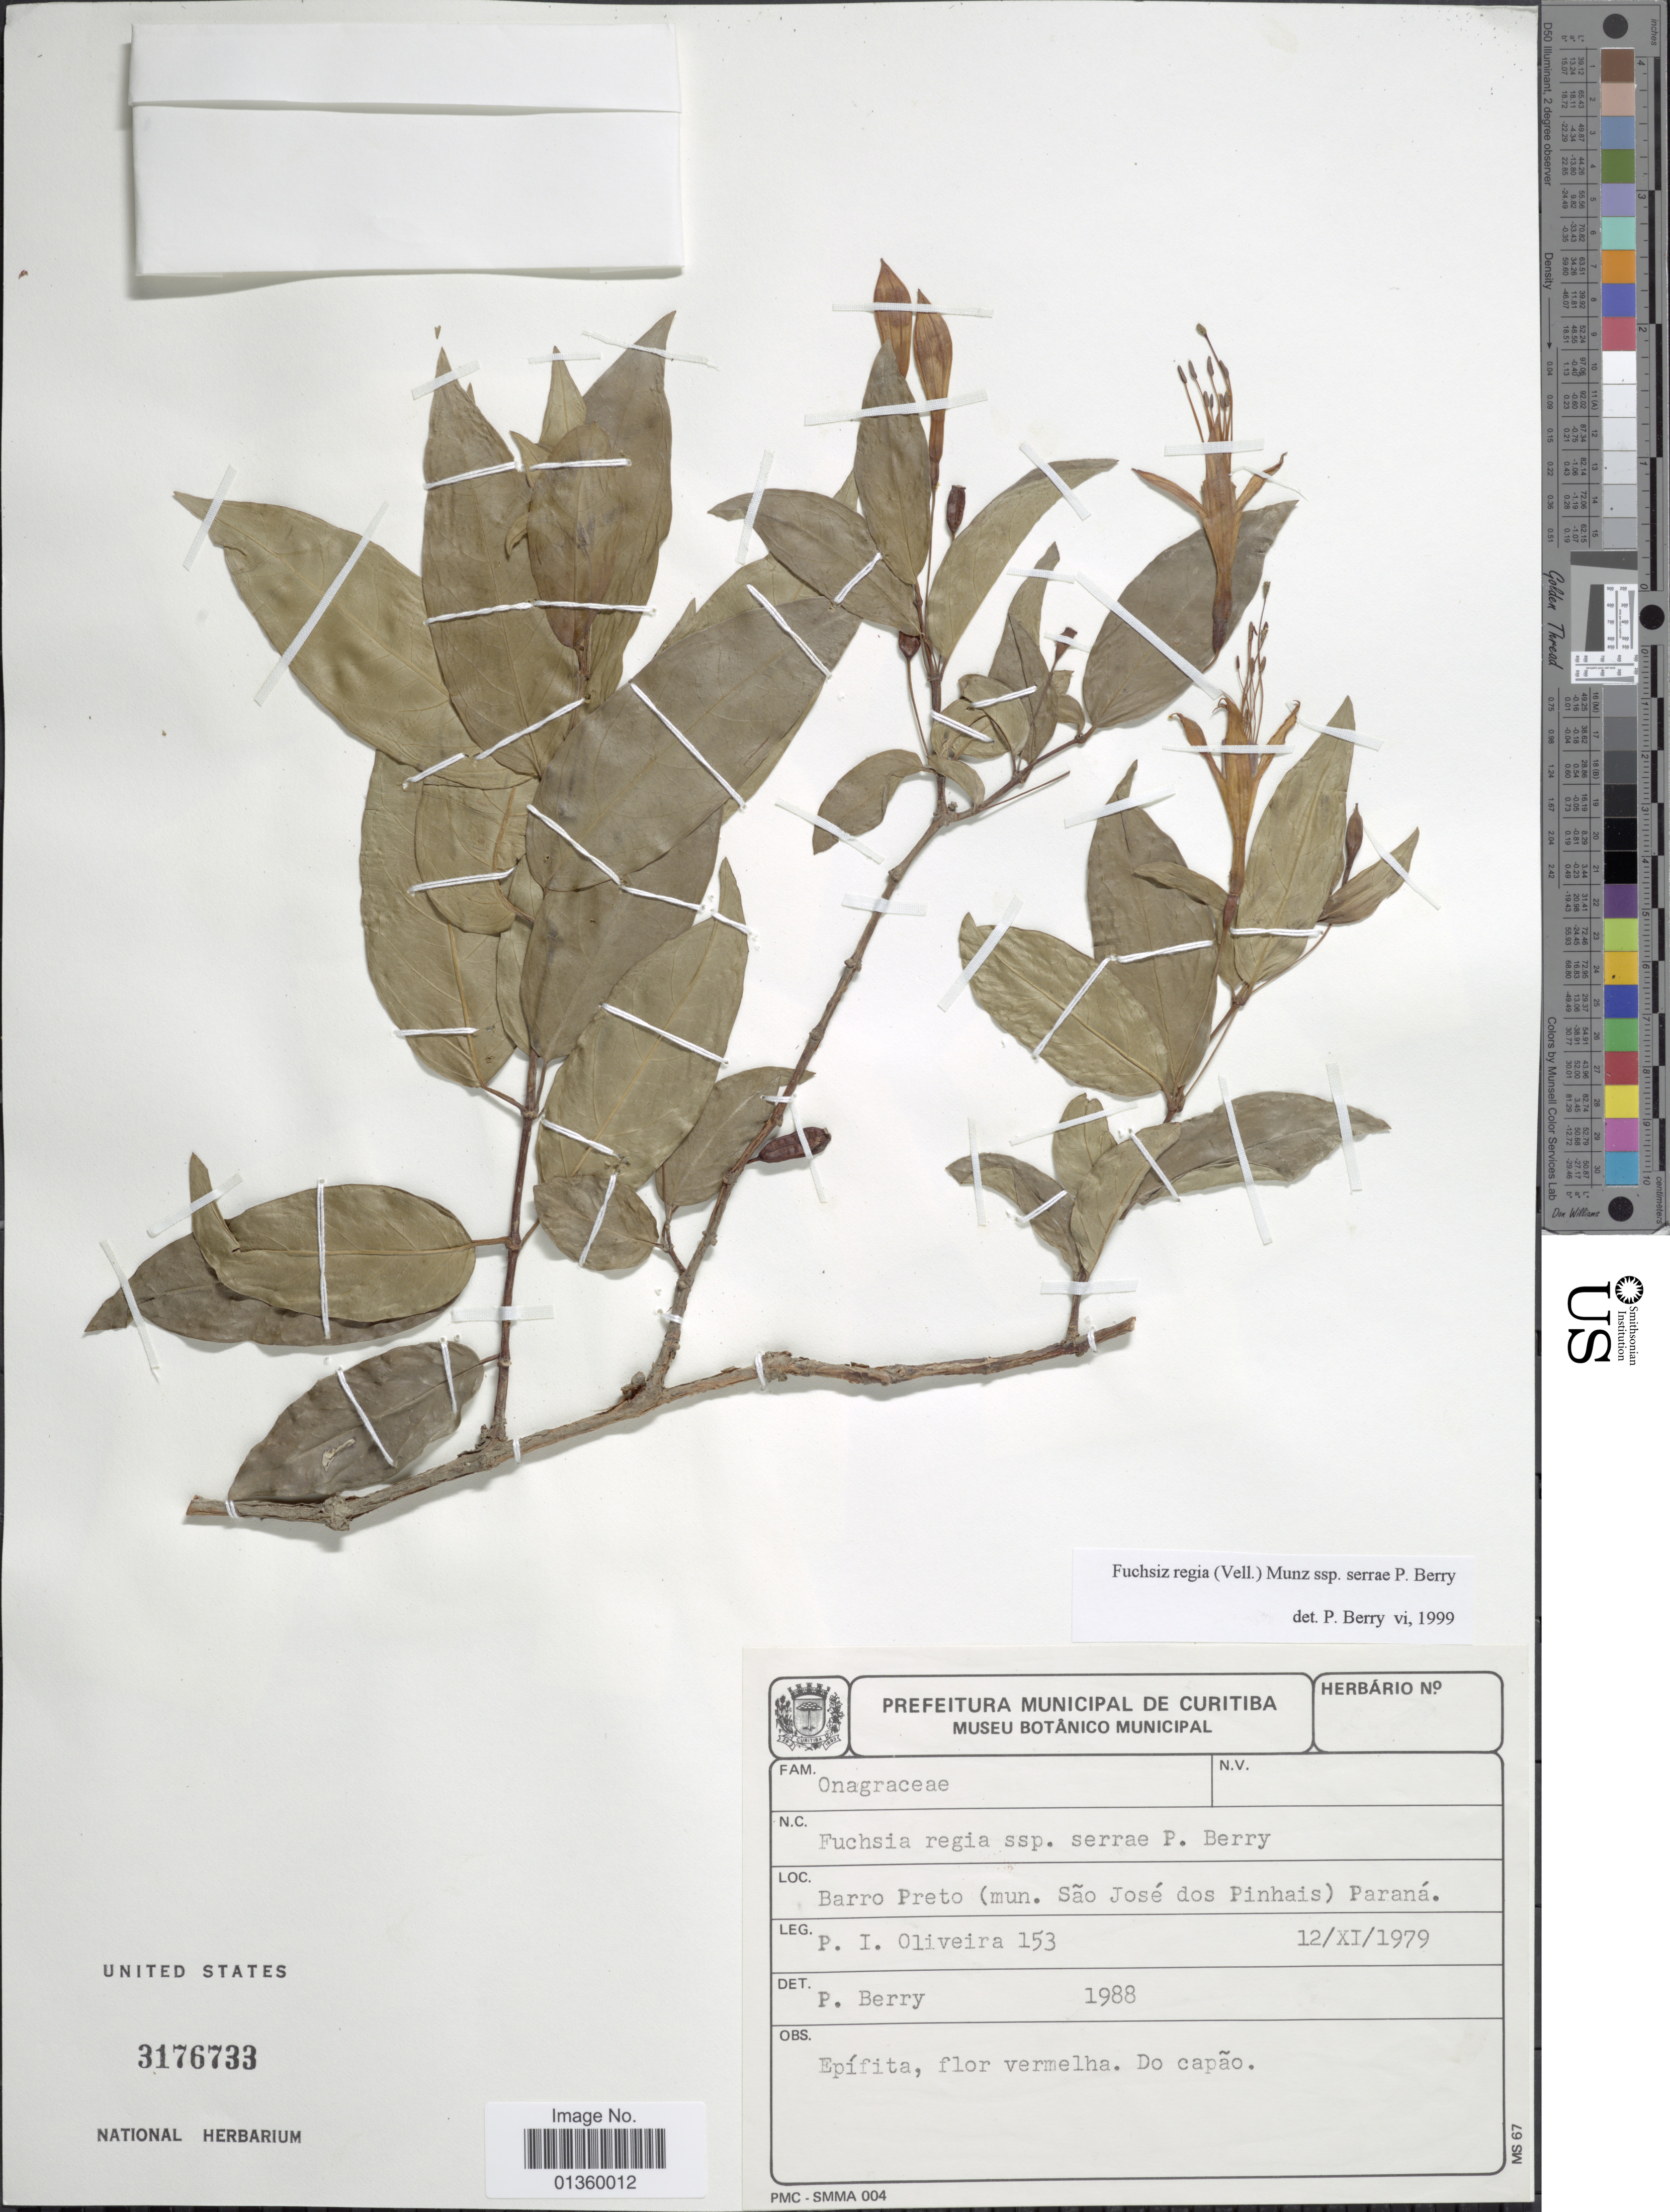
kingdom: Plantae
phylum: Tracheophyta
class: Magnoliopsida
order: Myrtales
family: Onagraceae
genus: Fuchsia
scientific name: Fuchsia regia subsp. serrae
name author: P.E. Berry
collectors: P. Oliveira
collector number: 153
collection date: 1979-11-12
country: Brazil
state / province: Paraná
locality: Barro Preto (mun. São José dos Pinhais)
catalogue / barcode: US 3176733